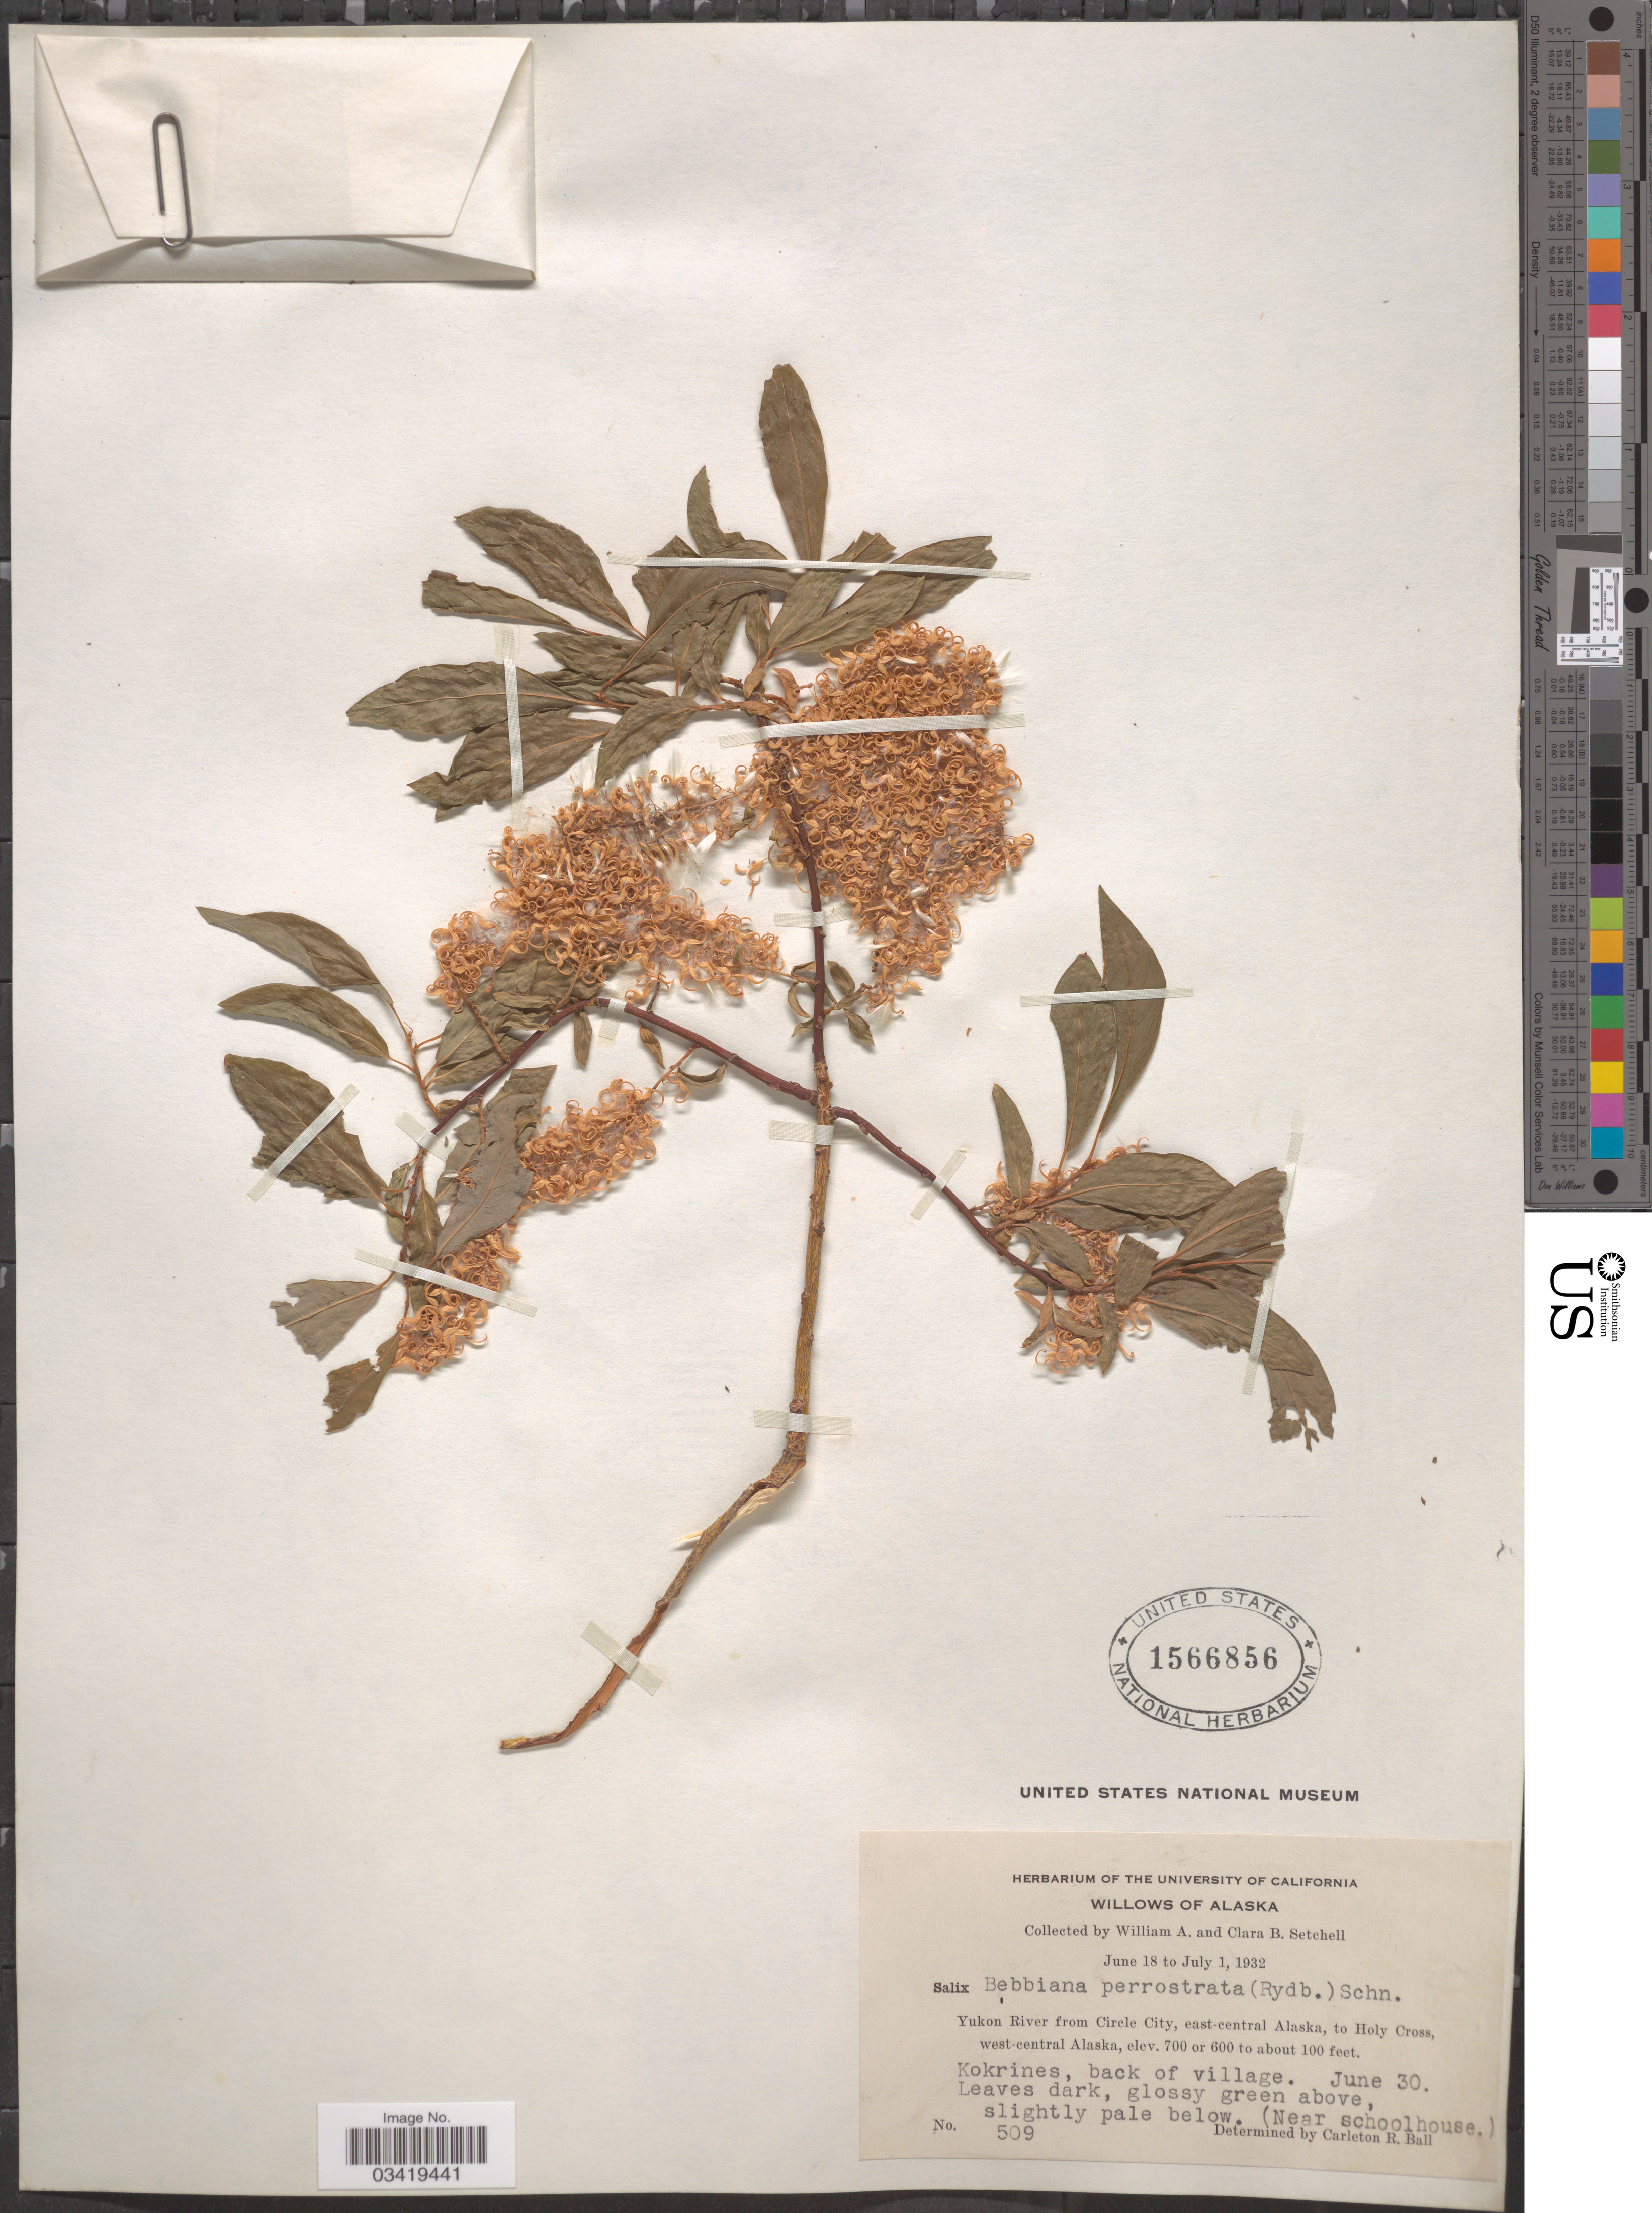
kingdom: Plantae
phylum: Tracheophyta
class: Magnoliopsida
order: Malpighiales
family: Salicaceae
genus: Salix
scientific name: Salix bebbiana var. perrostrata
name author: Sarg.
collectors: W. Setchell & C. B. Setchell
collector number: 509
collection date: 1932-06-30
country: United States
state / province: Alaska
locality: Yukon River from Circle City, east-central Alaska, to Holy Cross, west-central Alaska. Kokrines, back of village.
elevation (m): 30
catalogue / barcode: US 1566856